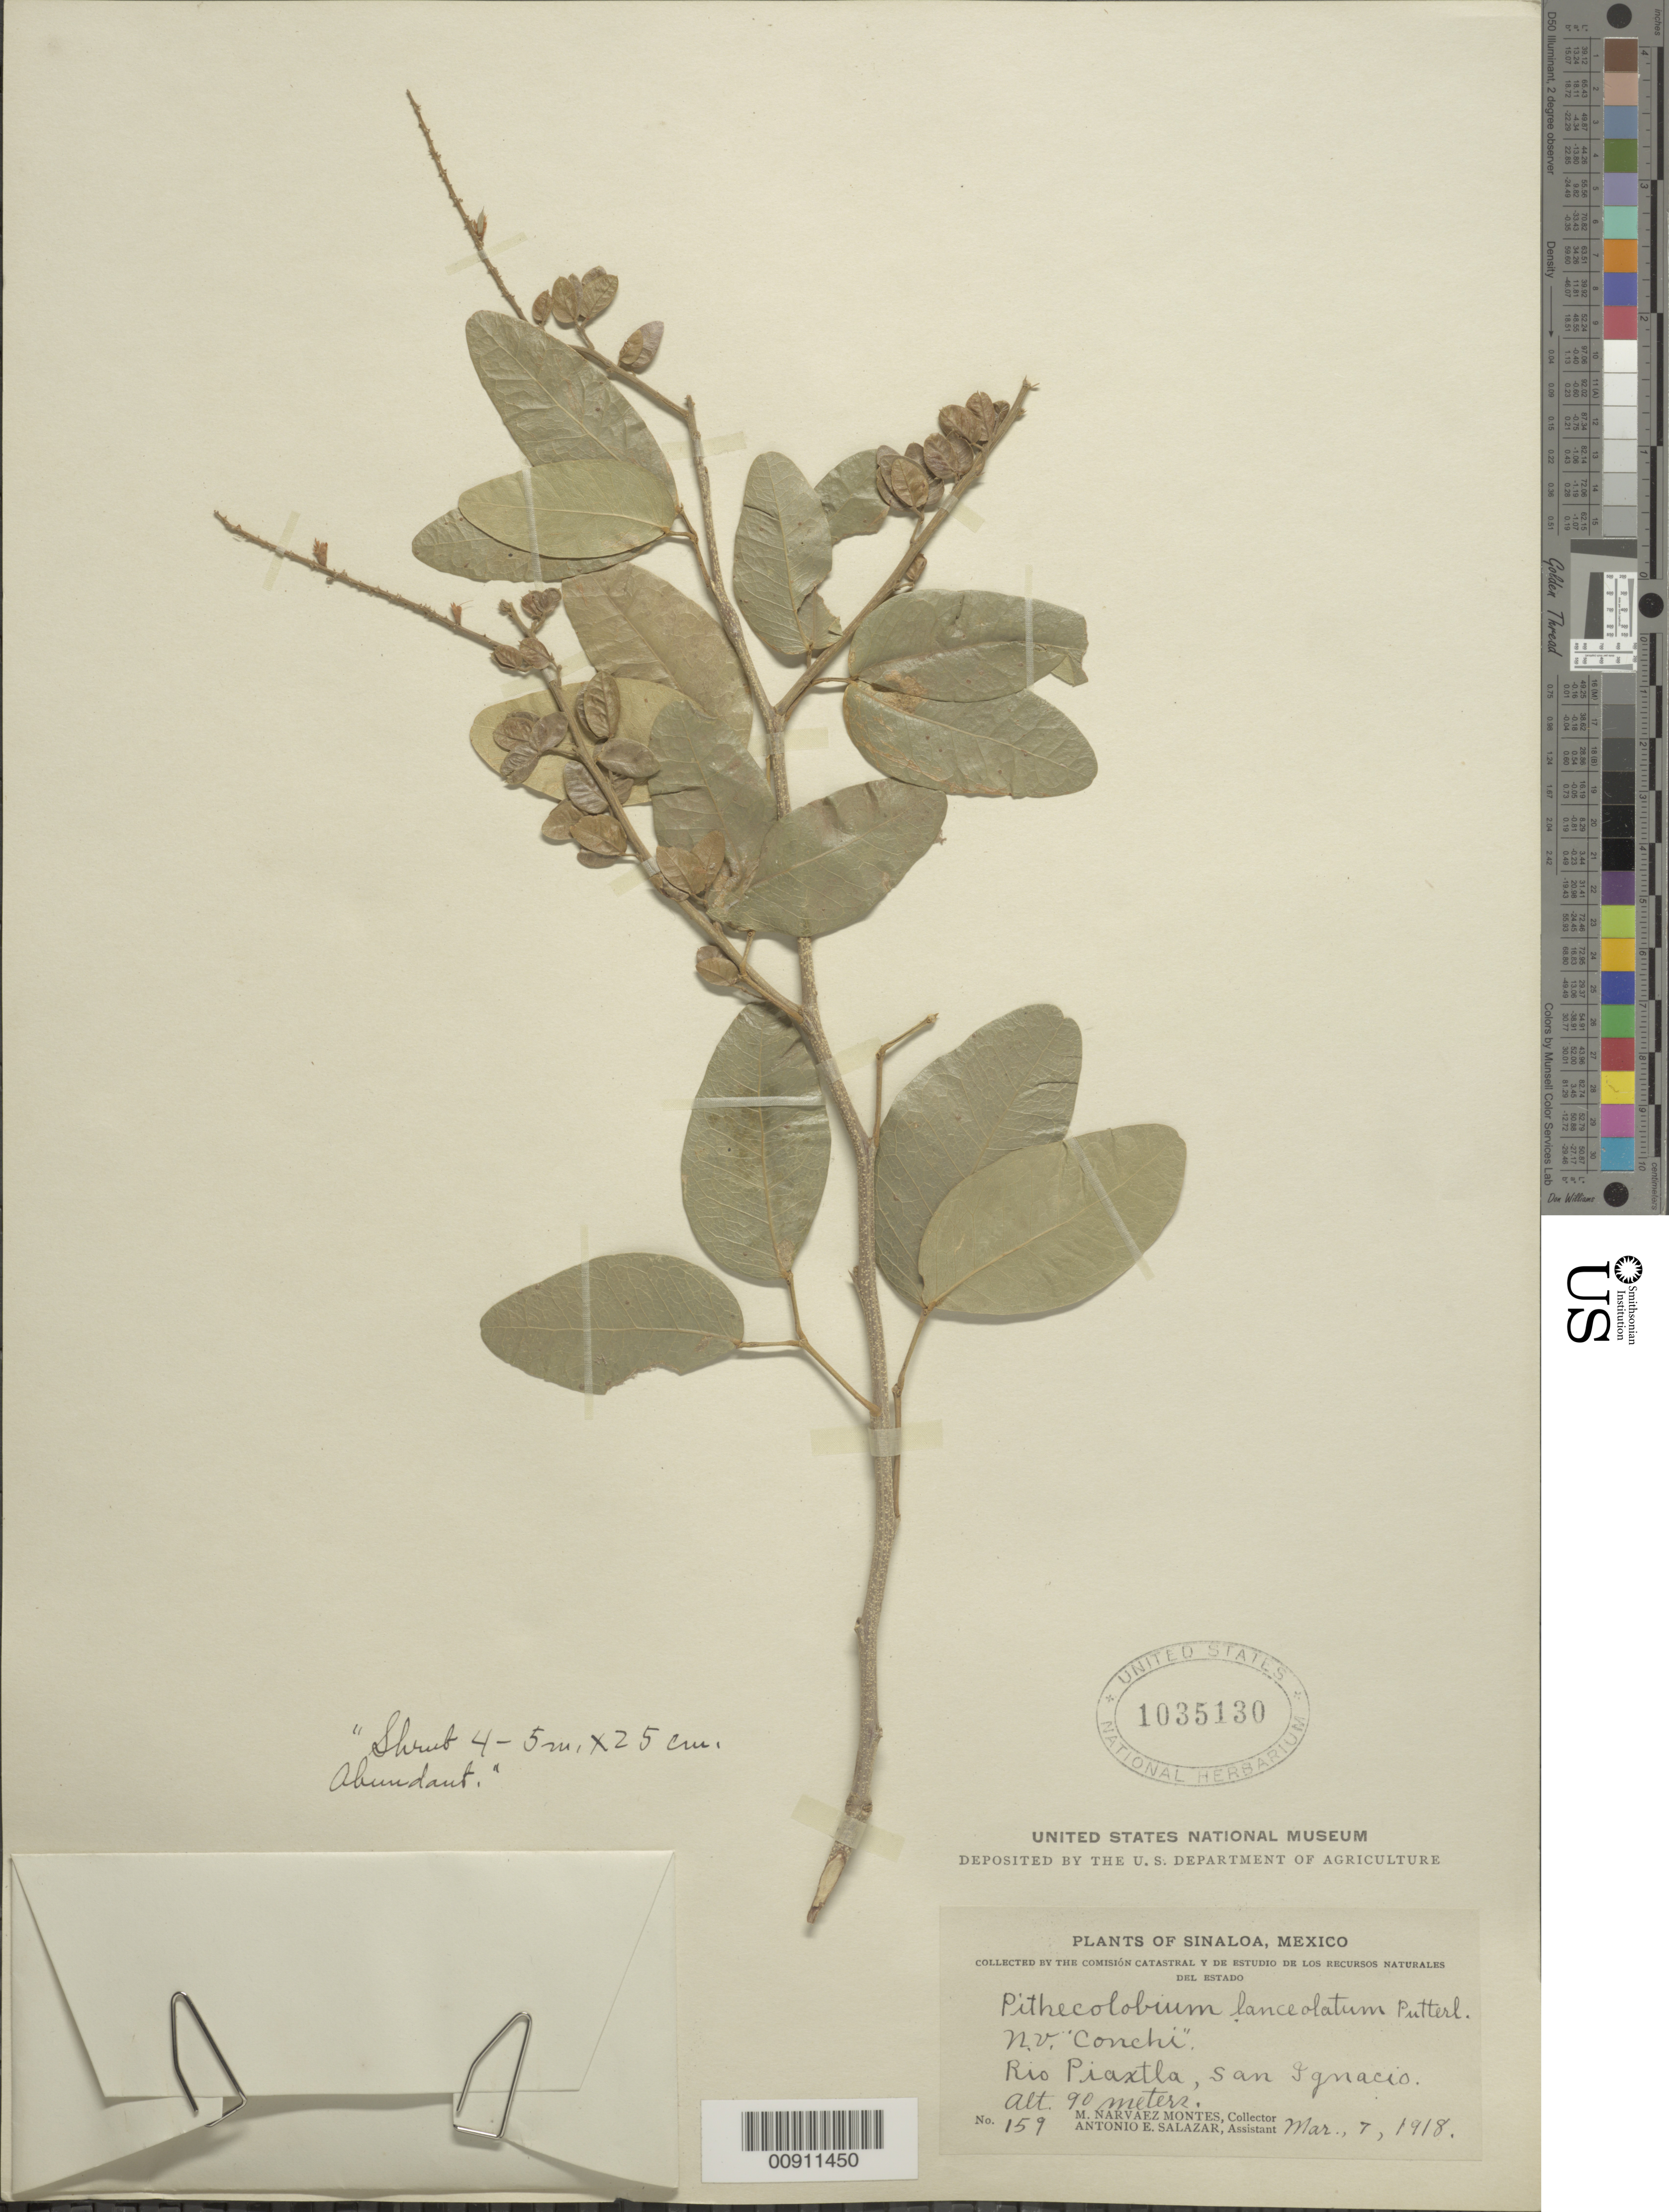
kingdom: Plantae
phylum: Tracheophyta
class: Magnoliopsida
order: Fabales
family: Fabaceae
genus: Pithecellobium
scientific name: Pithecellobium lanceolatum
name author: (Humb. & Bonpl. ex Willd.) Benth.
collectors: M. Narvaez-Montes & A. E. Salazar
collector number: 159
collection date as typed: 07 Mar 1918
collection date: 1918-03-07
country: Mexico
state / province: Sinaloa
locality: Río Piaxtla, San Ignacio, Sinaloa.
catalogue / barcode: US 1035130